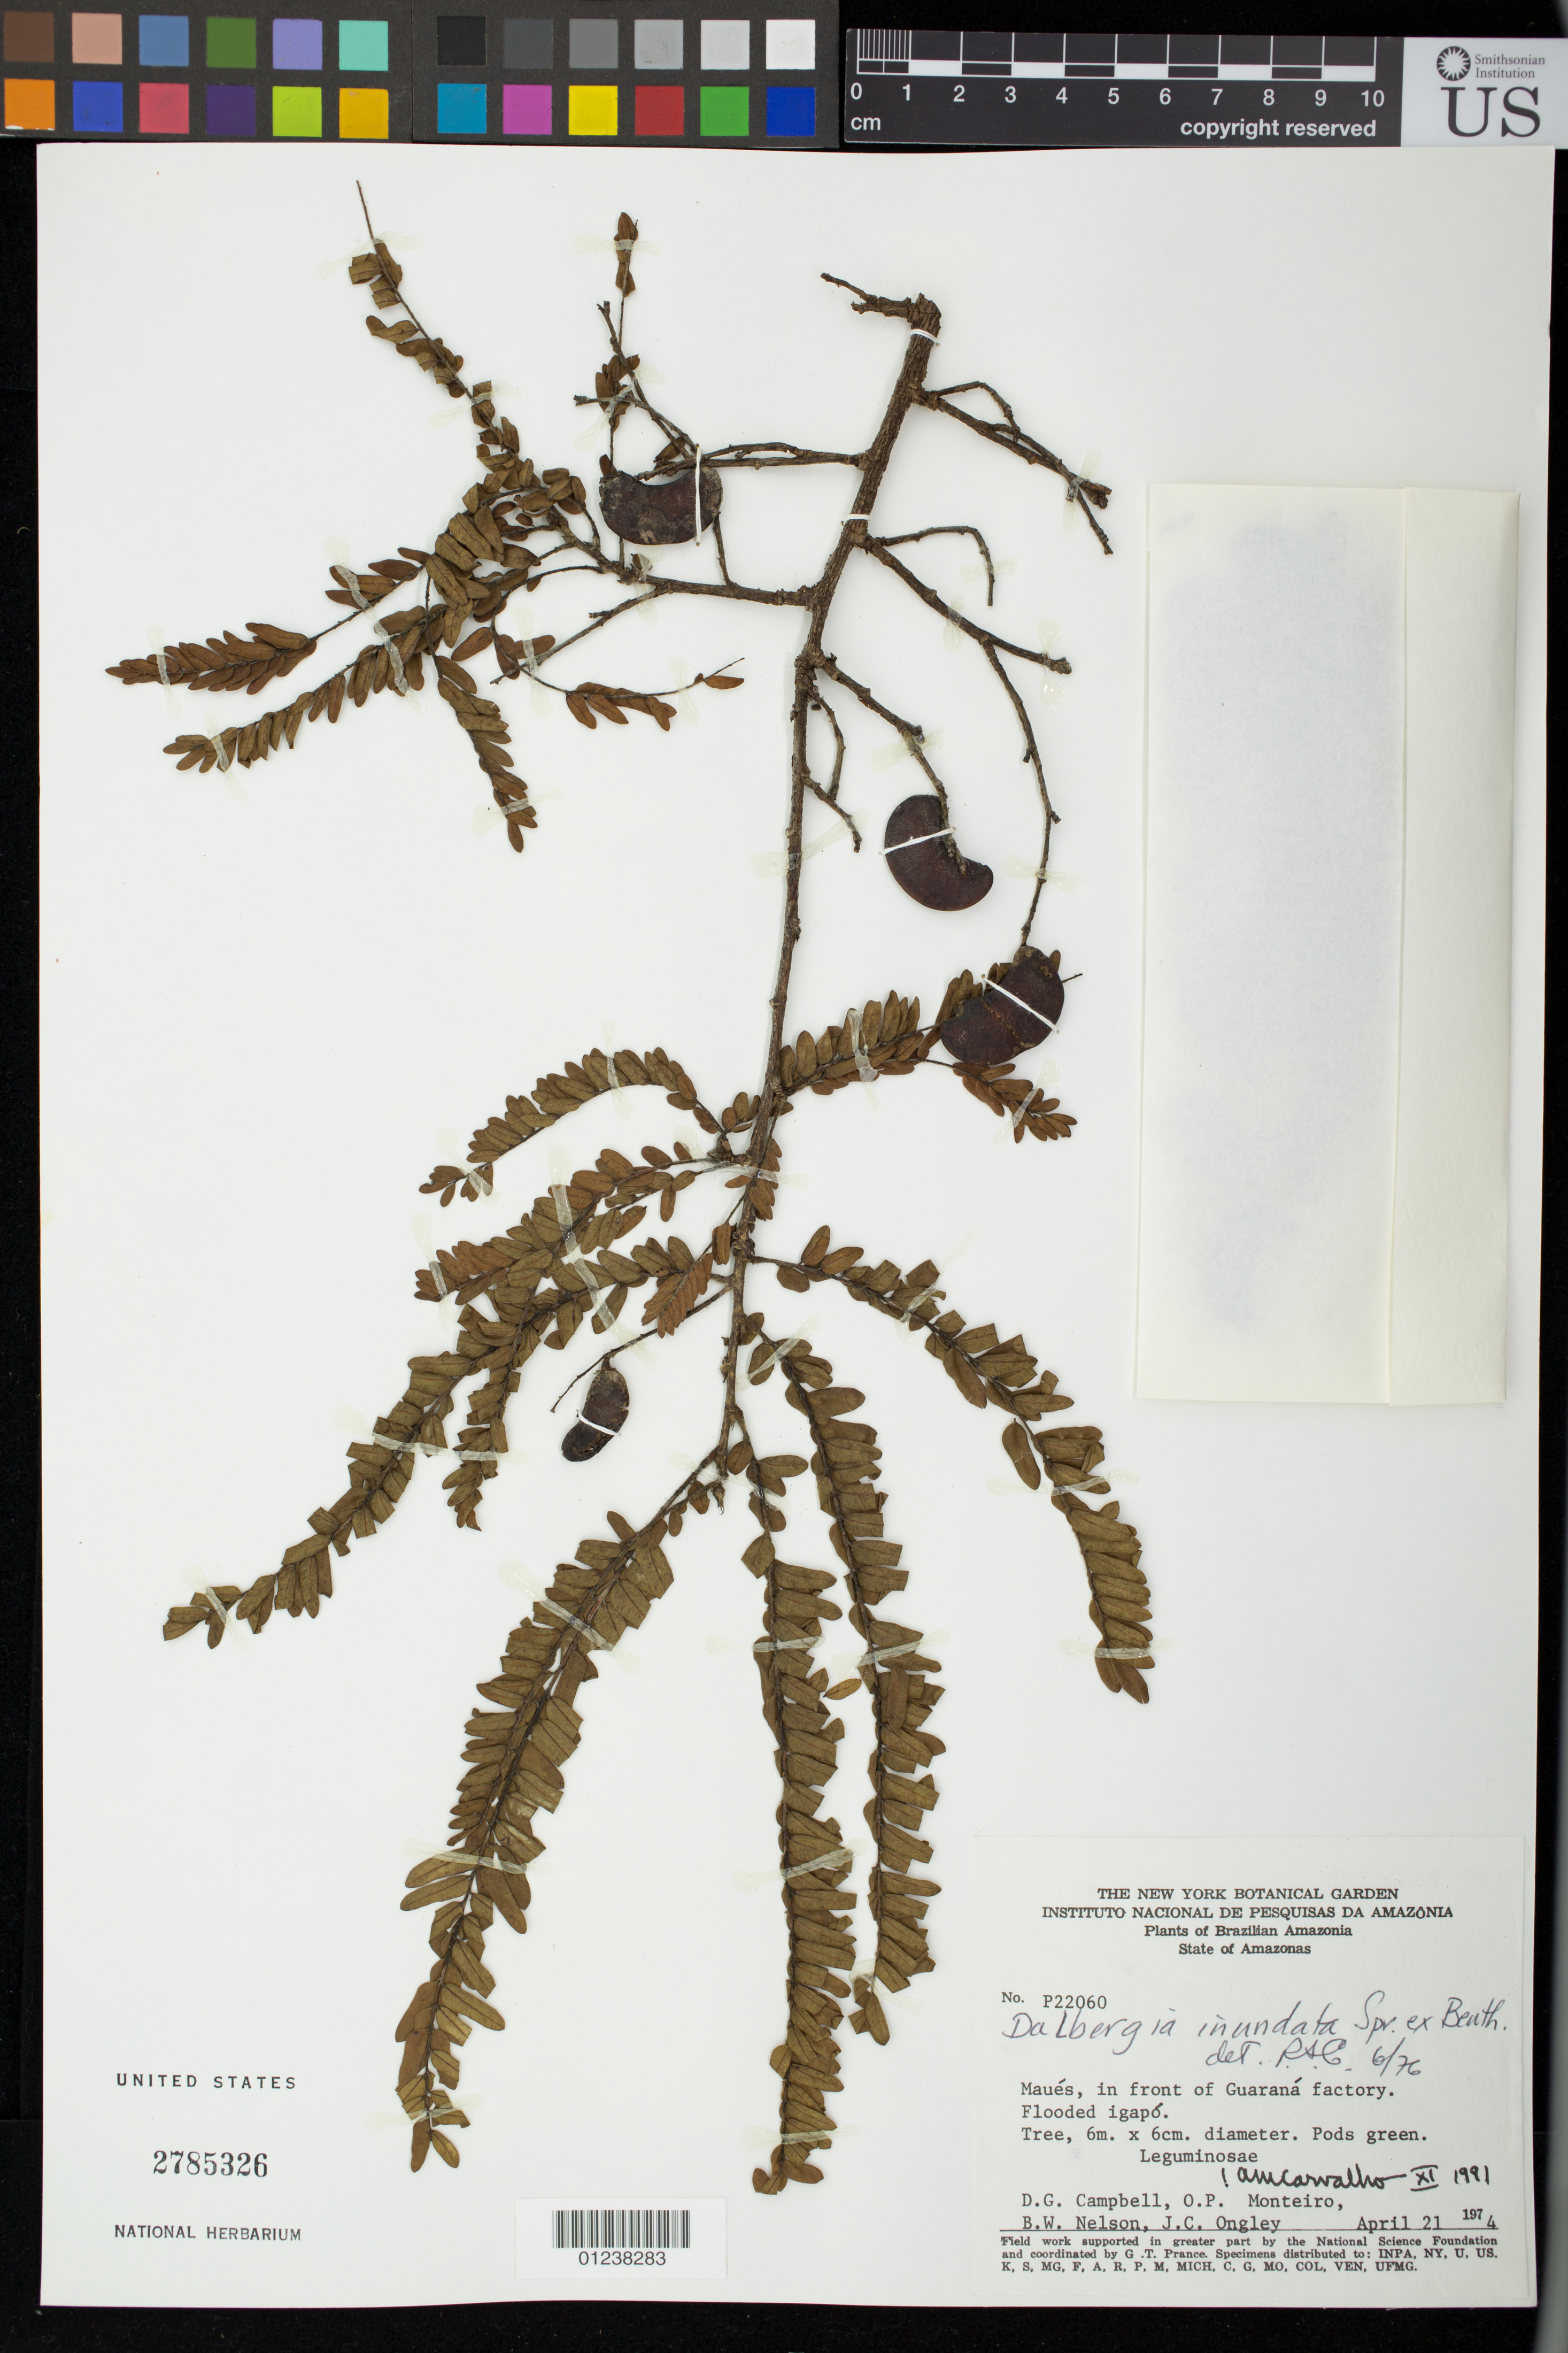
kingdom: Plantae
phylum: Tracheophyta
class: Magnoliopsida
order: Fabales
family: Fabaceae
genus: Dalbergia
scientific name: Dalbergia inundata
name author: Benth.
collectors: D. G. Campbell, O. P. Monteiro, B. W. Nelson & J. C. Ongley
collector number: P22060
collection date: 1974-04-21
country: Brazil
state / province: Amazonas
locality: Maues, in front of Guarana factory.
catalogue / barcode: US 2785326